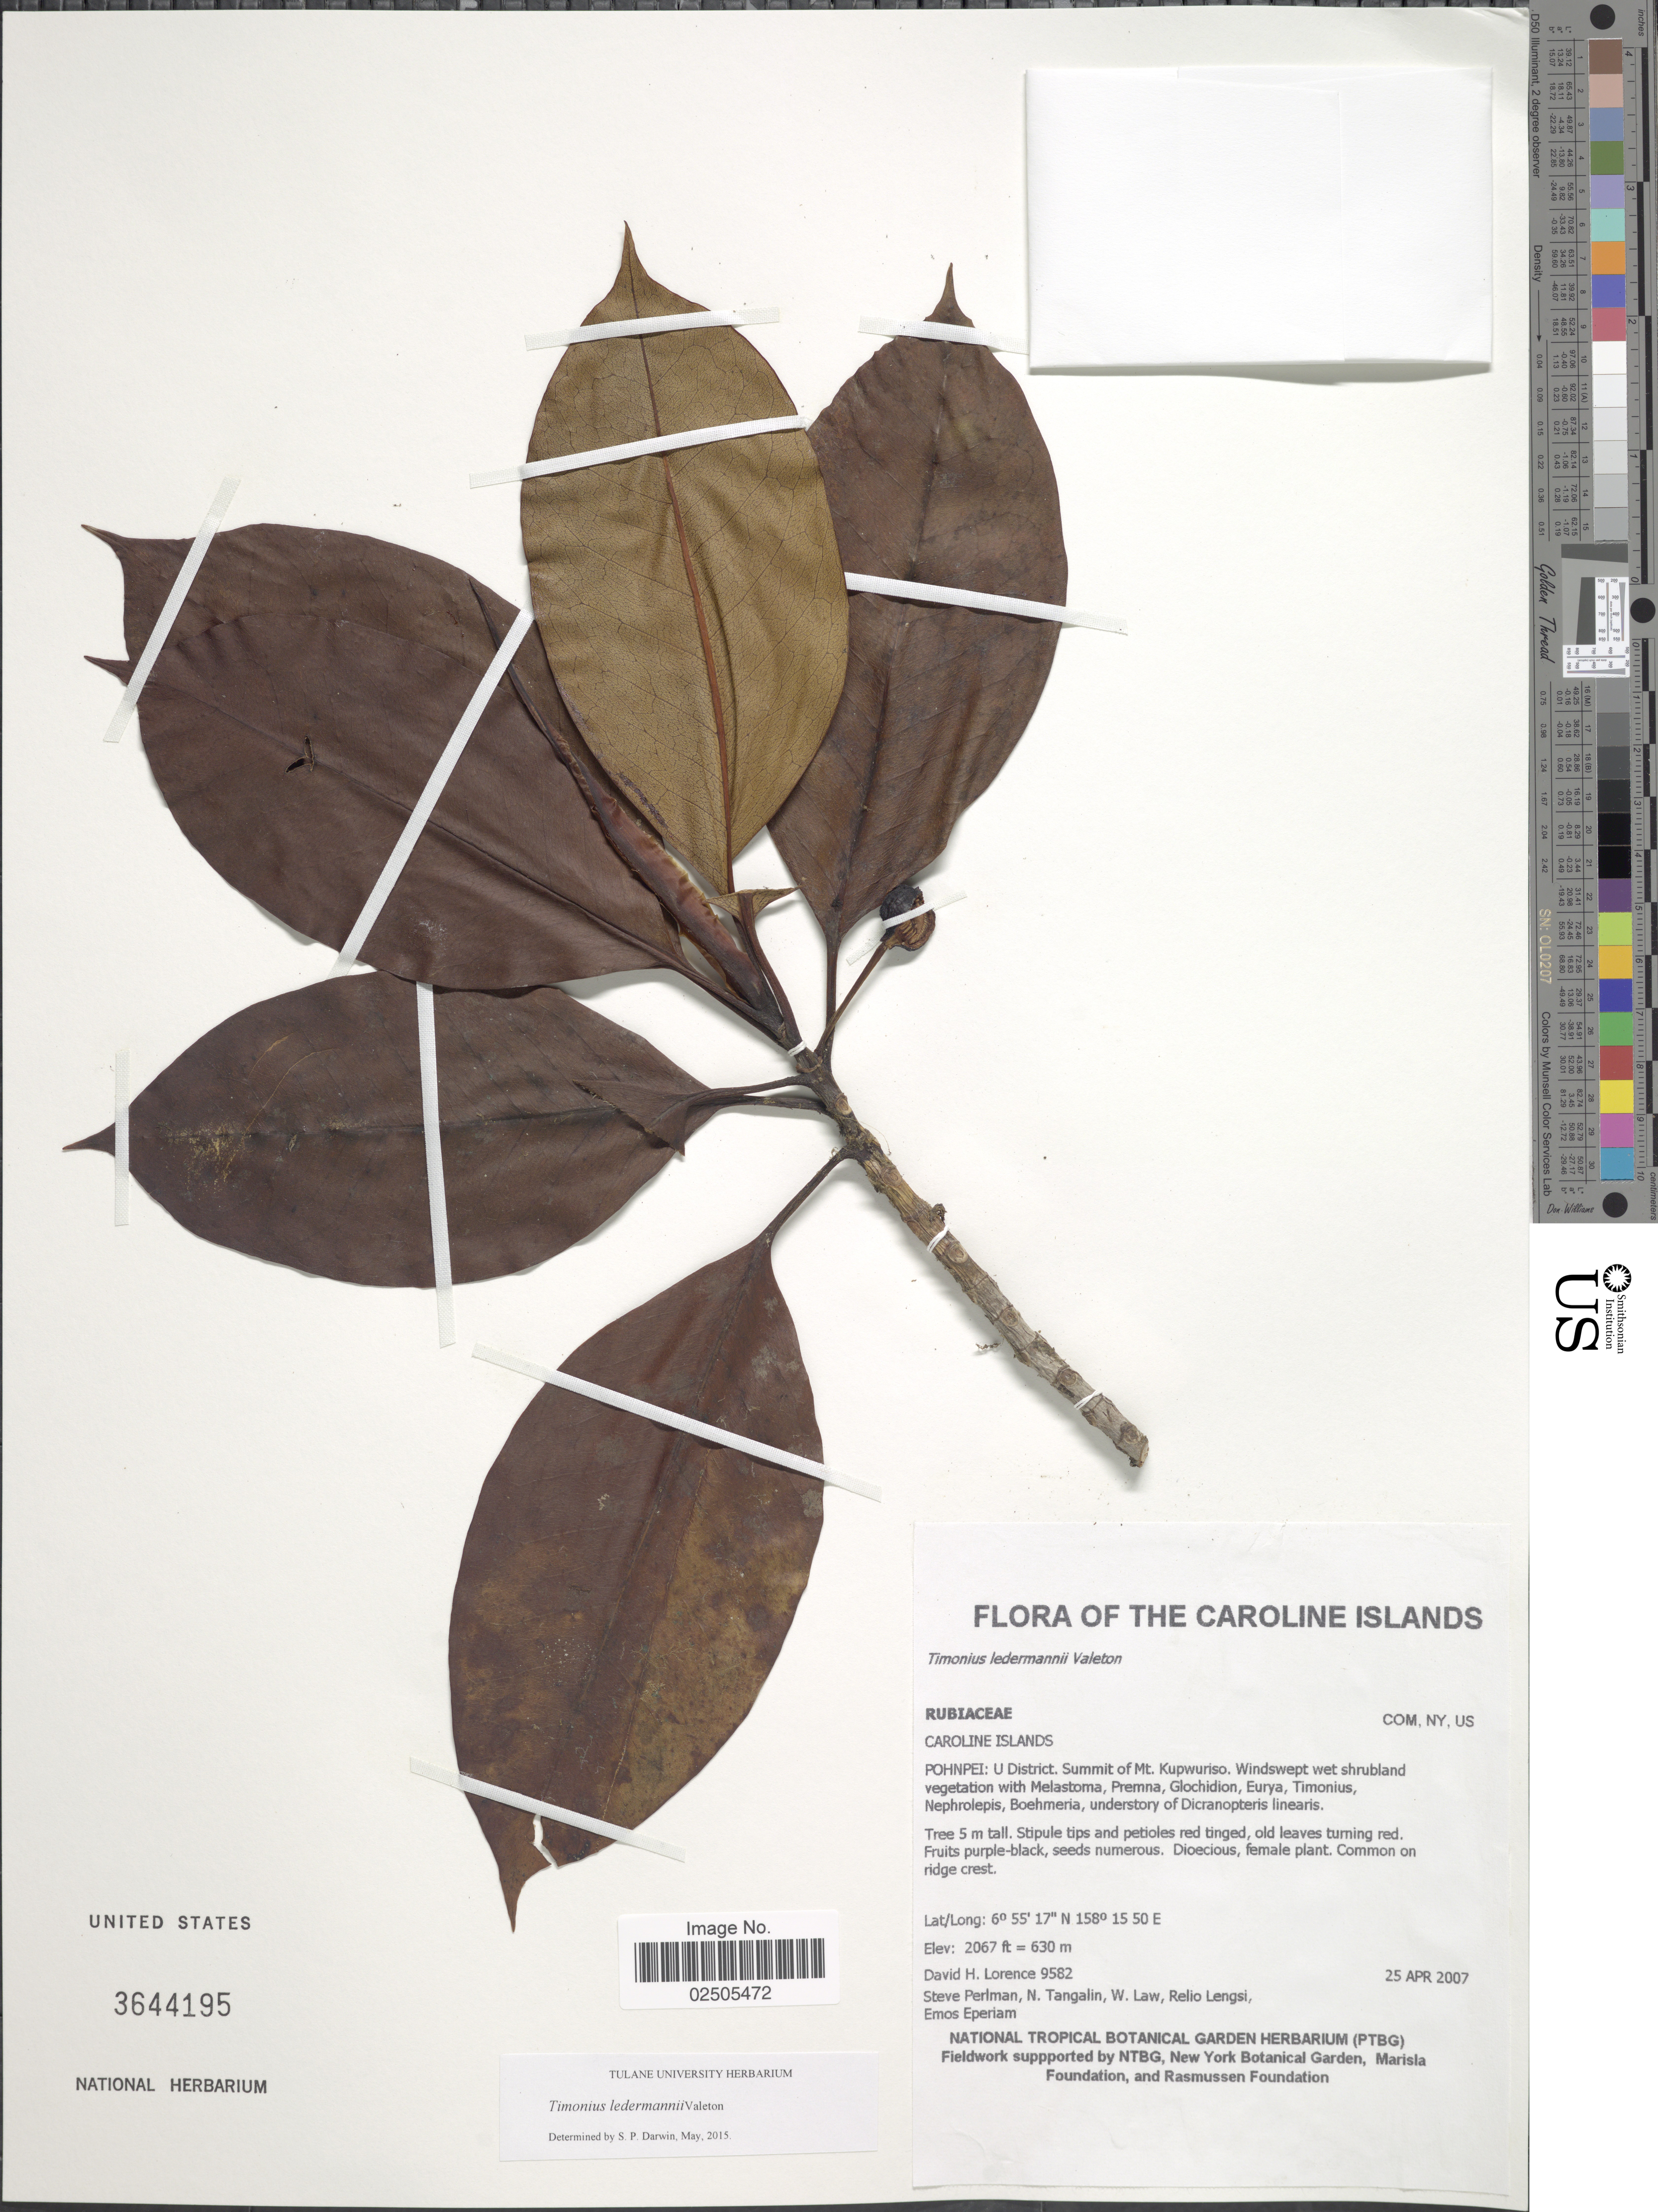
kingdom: Plantae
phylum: Tracheophyta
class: Magnoliopsida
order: Gentianales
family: Rubiaceae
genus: Timonius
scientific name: Timonius ledermannii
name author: Valeton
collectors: D. Lorence, S. Perlman, N. Tangalin, W. Law & et al.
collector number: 9582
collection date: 2007-04-25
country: Micronesia, Federated States of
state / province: Pohnpei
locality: The Caroline Islands, U District. Summit of Mt. Kupwuriso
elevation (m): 630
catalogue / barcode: US 3644195